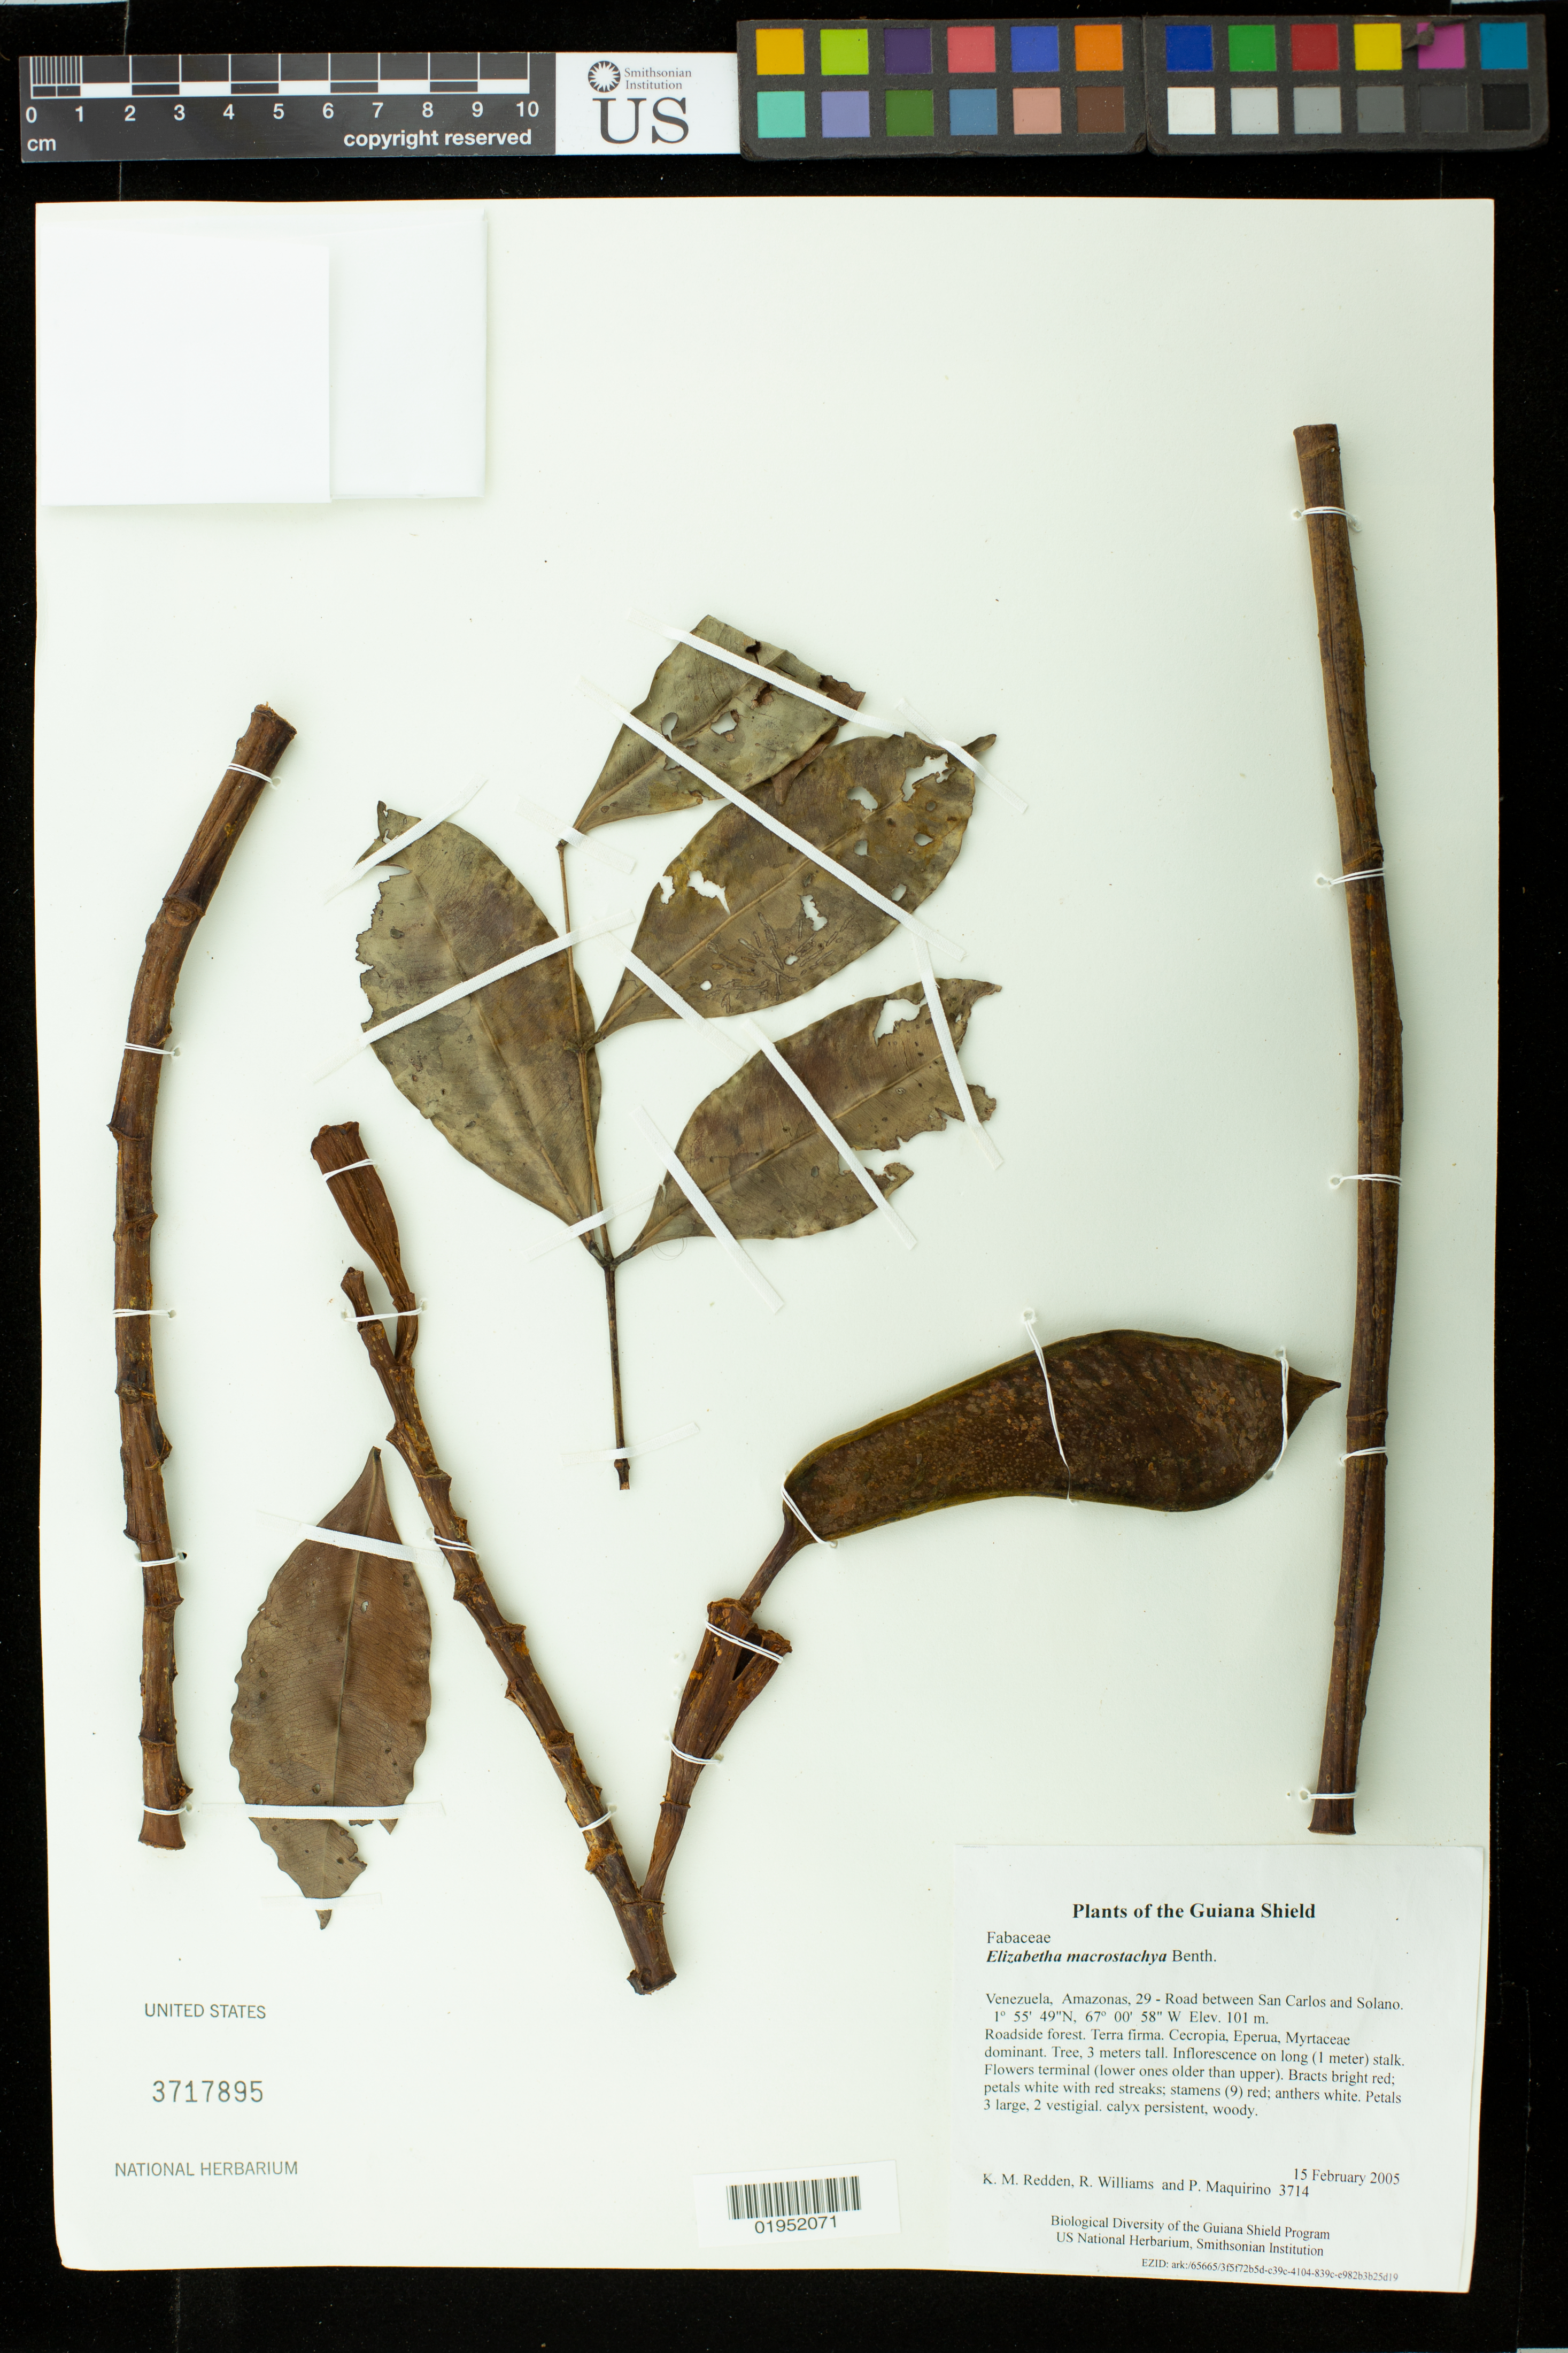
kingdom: Plantae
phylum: Tracheophyta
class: Magnoliopsida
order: Fabales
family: Fabaceae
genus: Elizabetha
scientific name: Elizabetha macrostachya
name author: Benth.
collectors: K. M. Redden, R. Williams & P. Maquirino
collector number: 3714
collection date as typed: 15 February 2005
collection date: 2005-02-15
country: Venezuela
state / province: Amazonas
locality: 29 - Road between San Carlos and Solano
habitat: Roadside forest. Terra firma. Cecropia, Eperua, Myrtaceae dominant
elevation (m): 101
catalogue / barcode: US 3717895